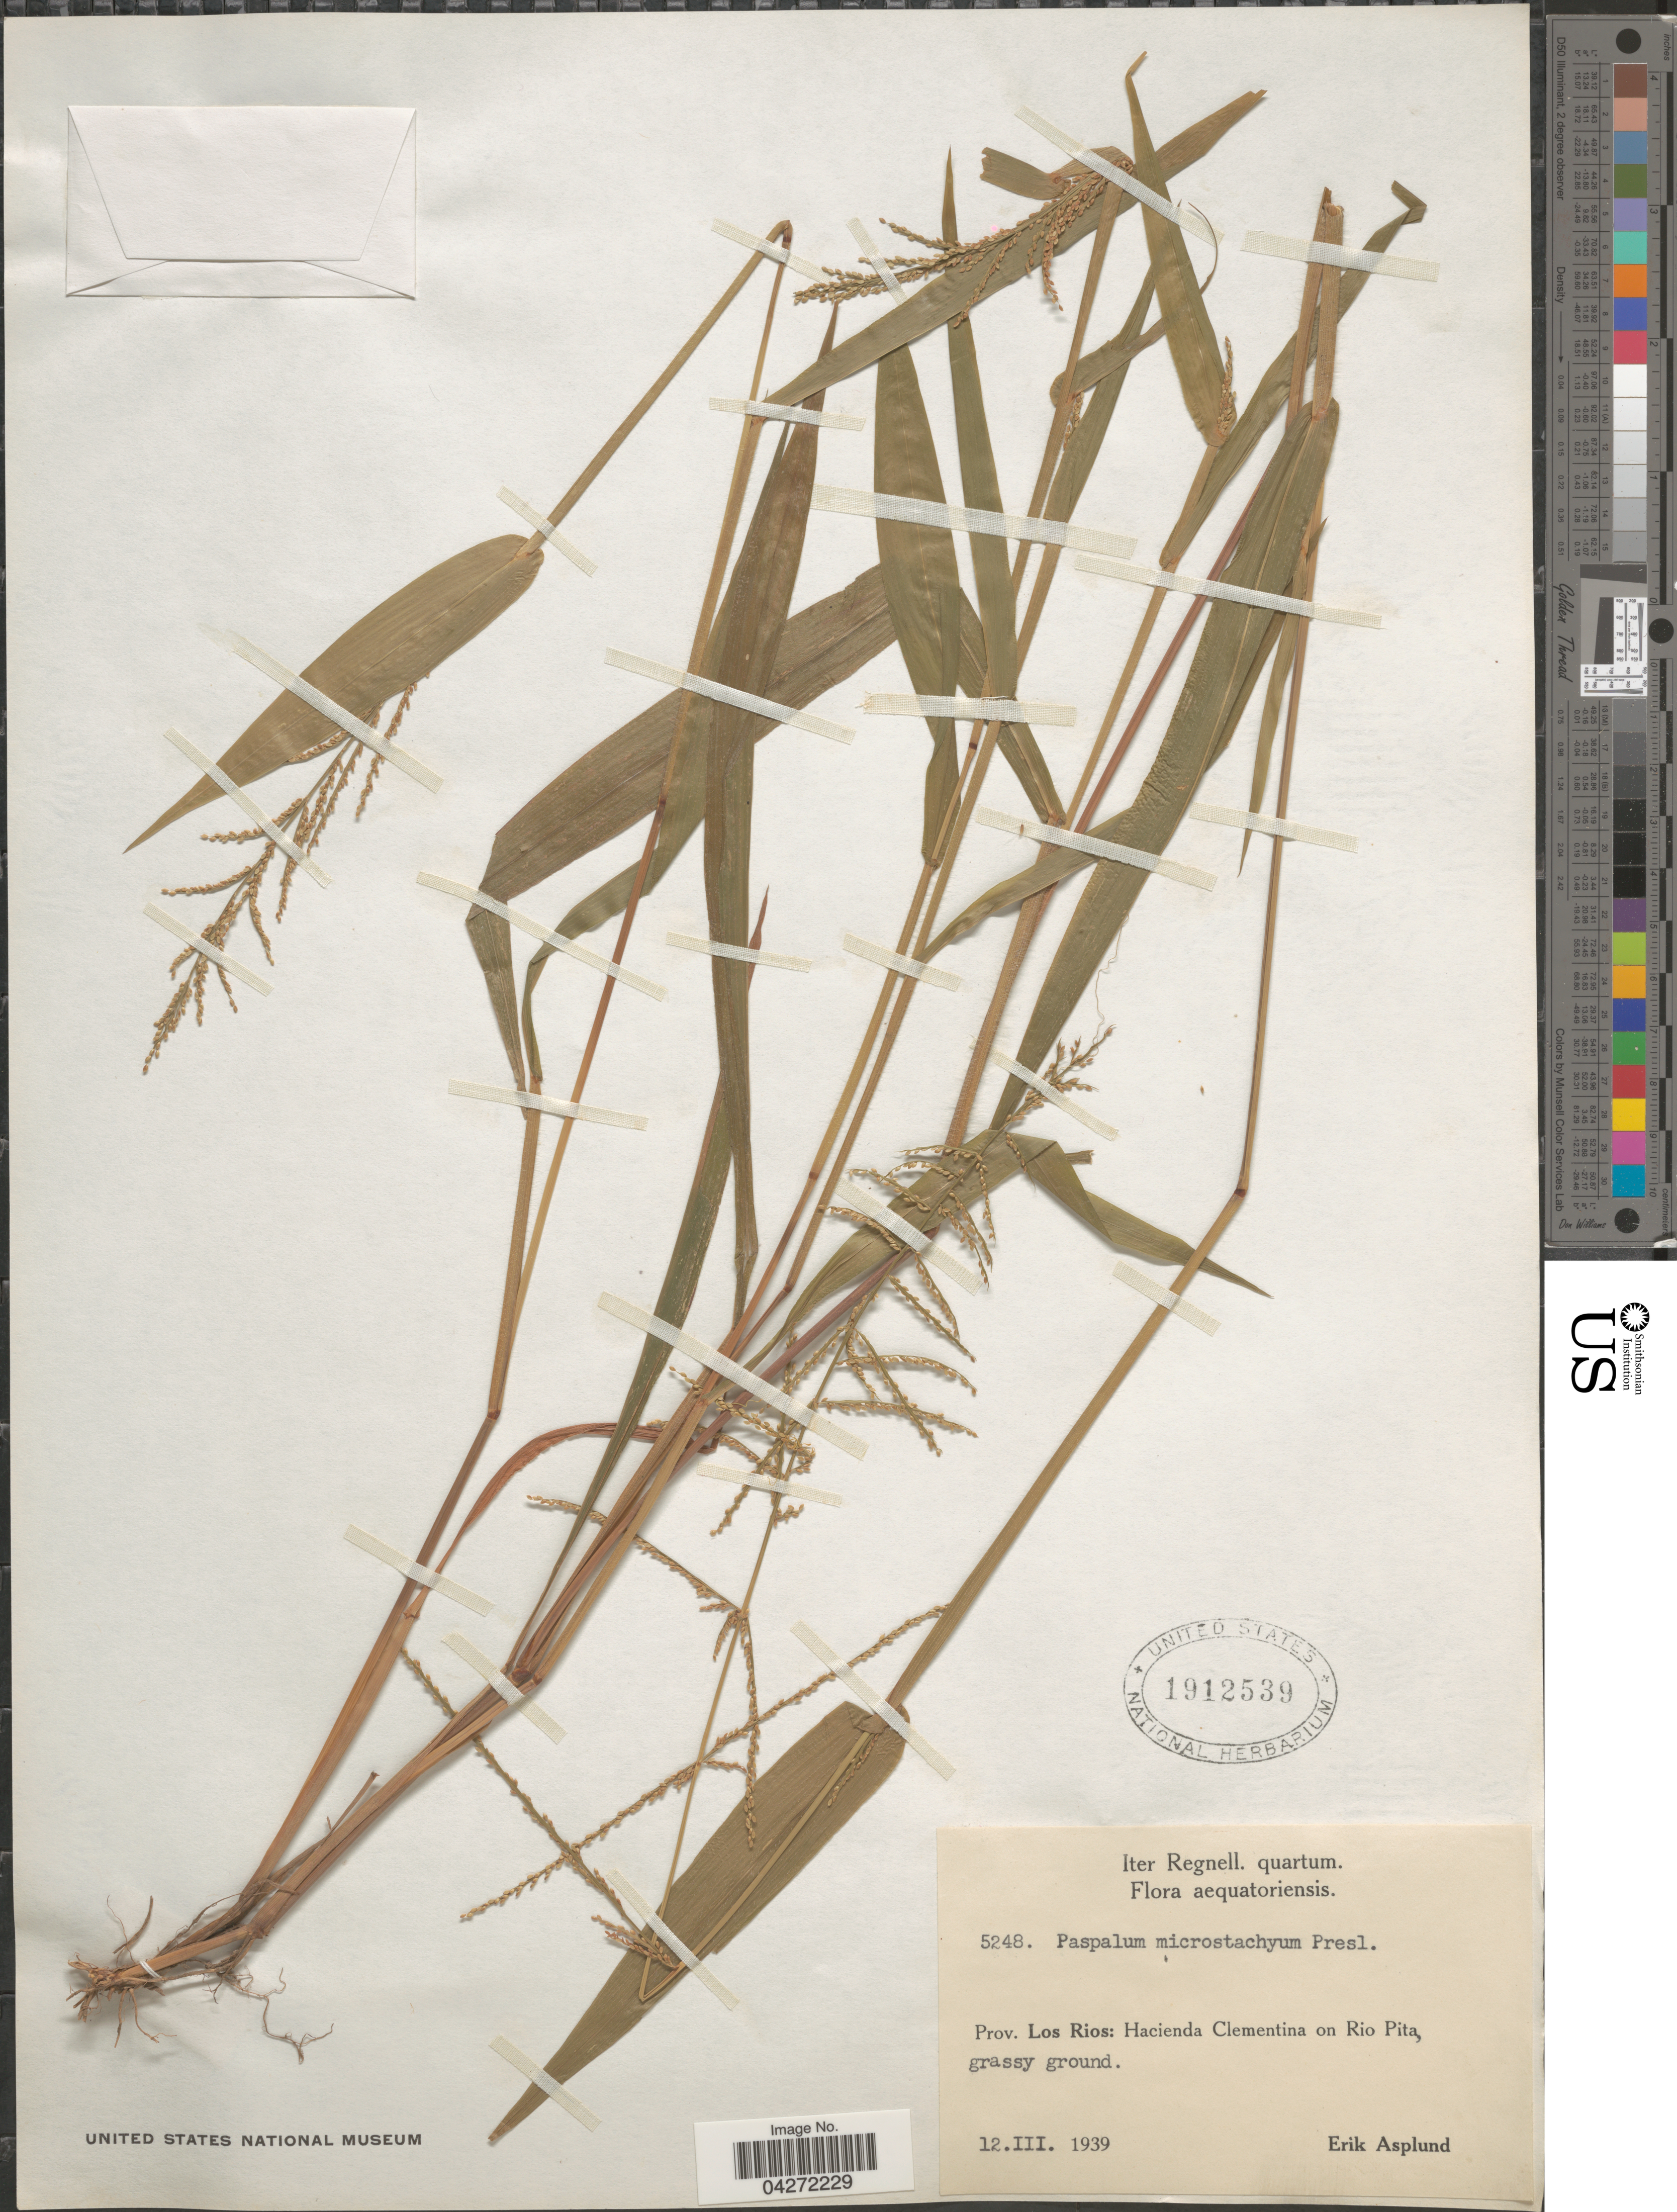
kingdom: Plantae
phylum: Tracheophyta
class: Liliopsida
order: Poales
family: Poaceae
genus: Paspalum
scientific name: Paspalum microstachyum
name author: J. Presl in C. Presl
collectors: E. Asplund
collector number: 5248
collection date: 1939-03-12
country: Ecuador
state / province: Los Ríos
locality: Iter Regnell. Quartum. Aequatoriensis. Hacienda Clementina on Rio Pita.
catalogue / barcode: US 1912539